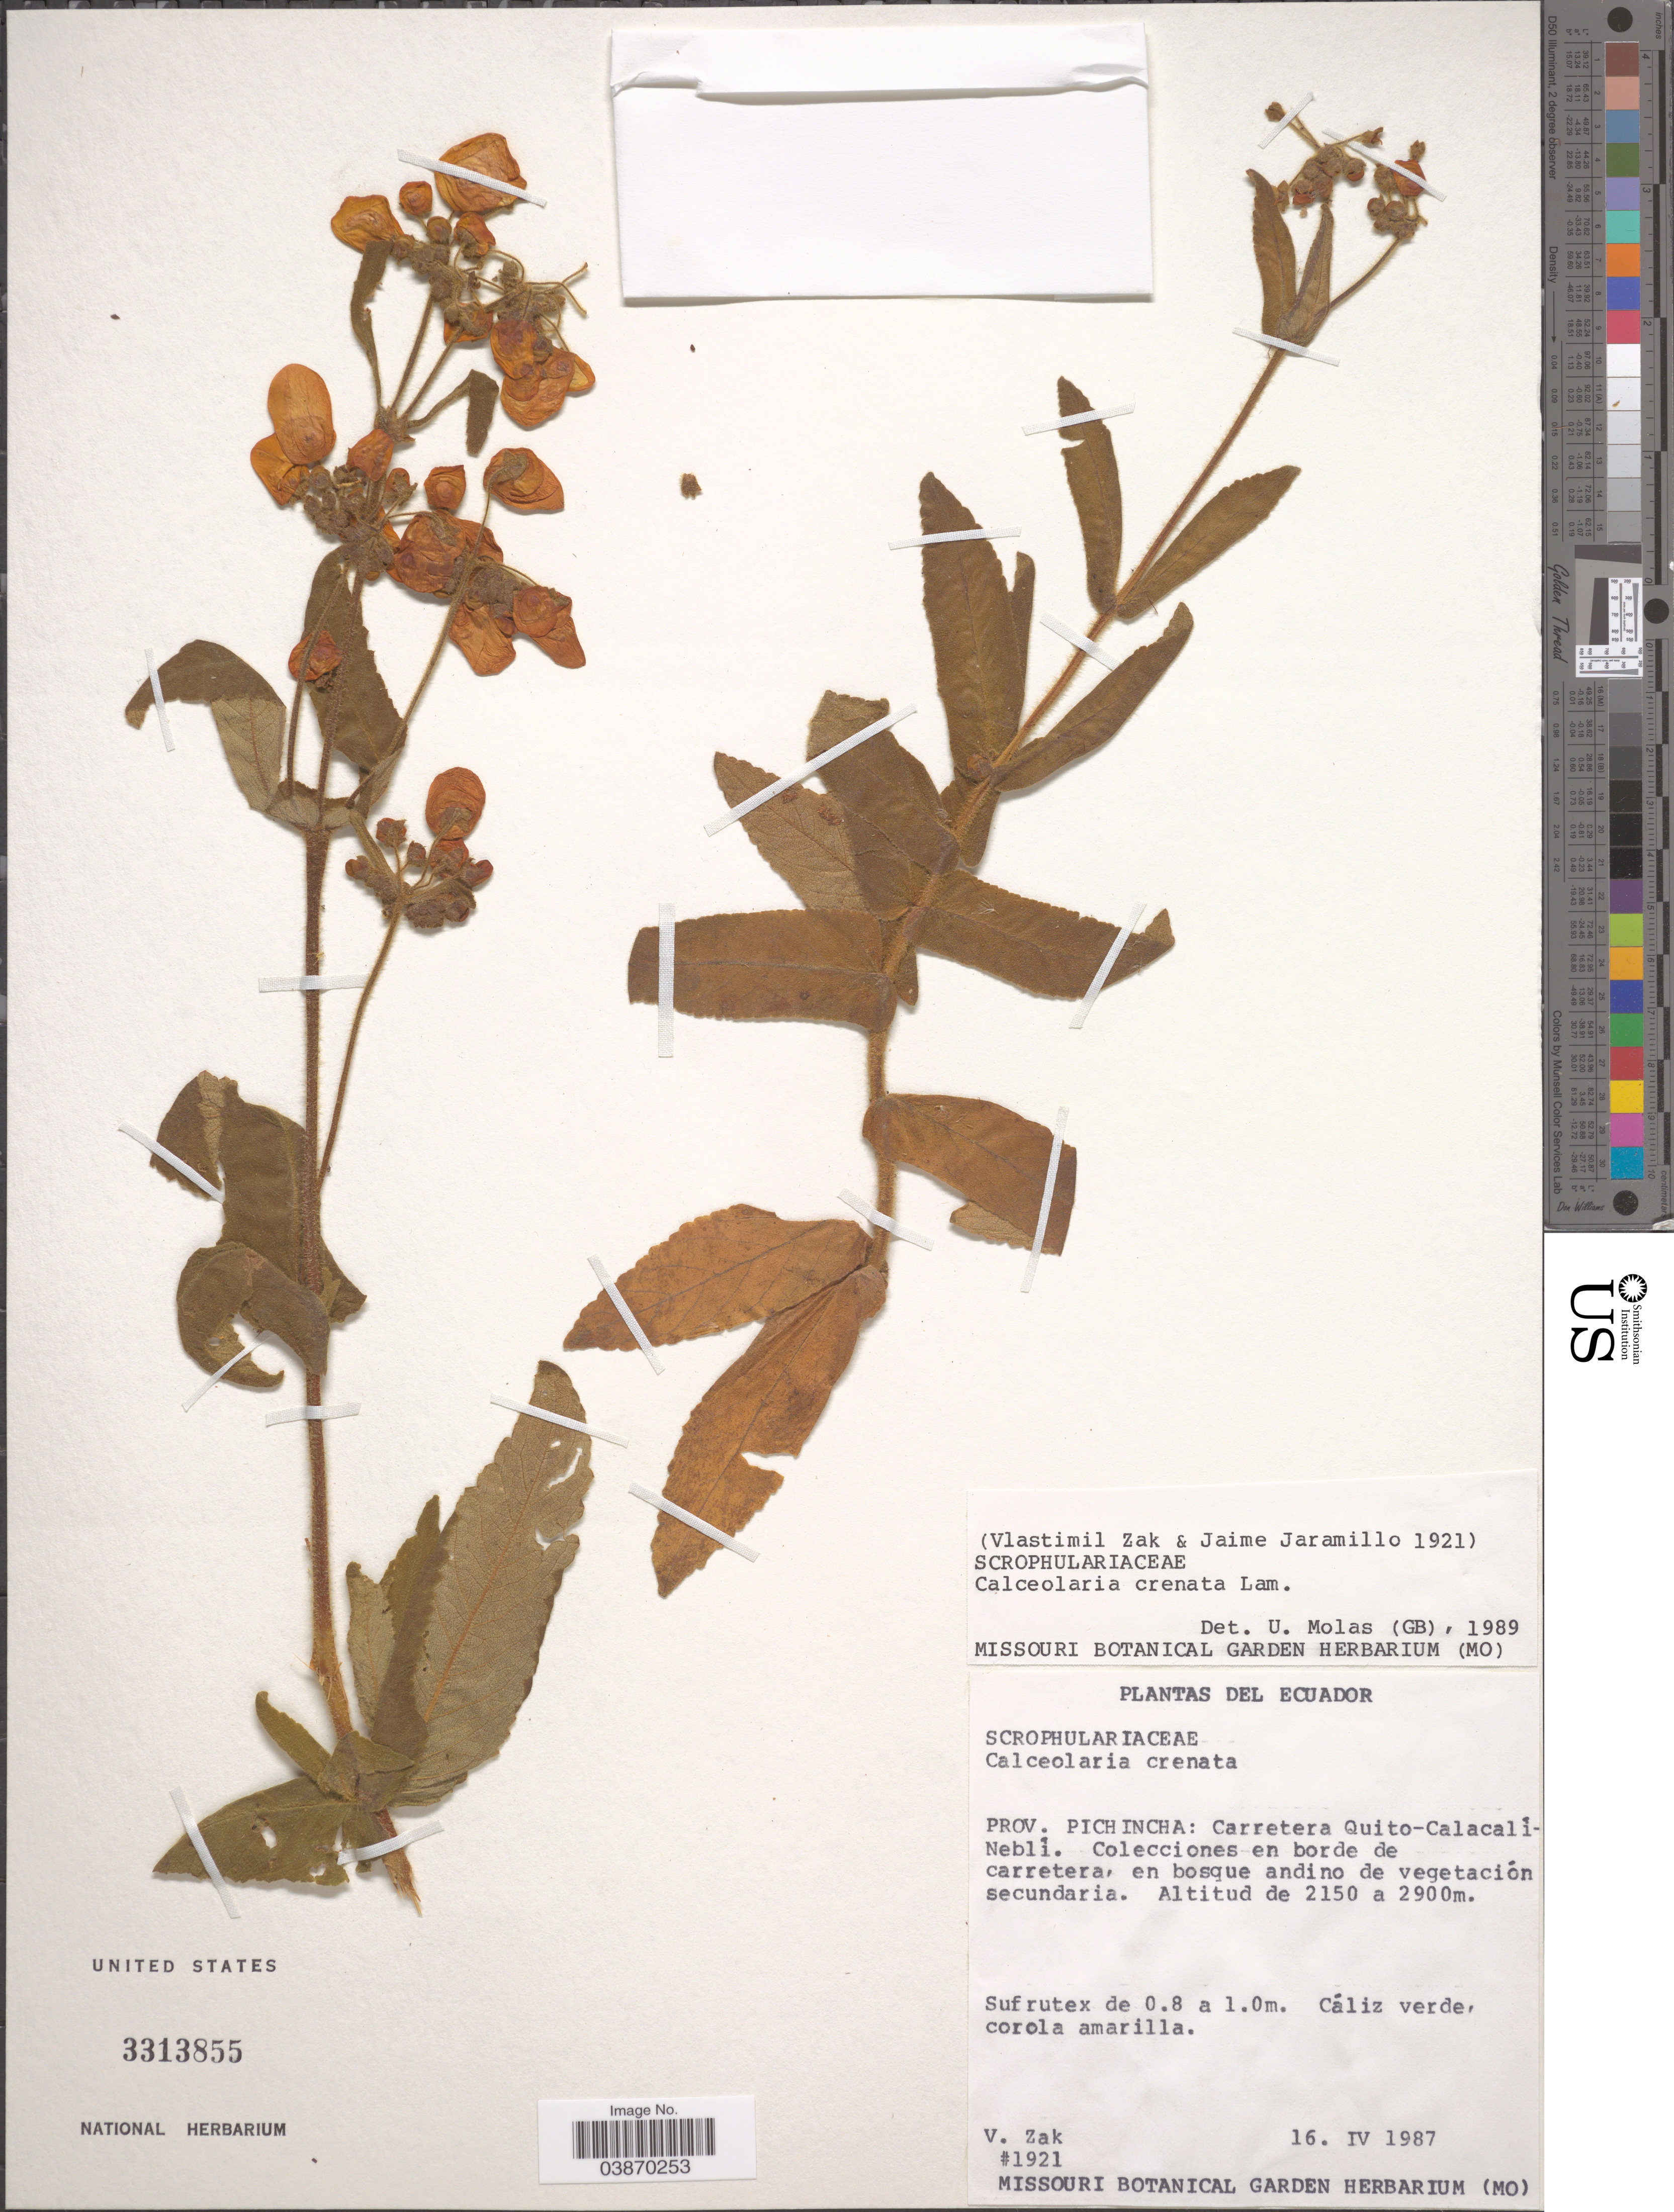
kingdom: Plantae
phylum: Tracheophyta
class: Magnoliopsida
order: Lamiales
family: Calceolariaceae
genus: Calceolaria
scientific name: Calceolaria crenata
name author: Lam.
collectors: V. Zak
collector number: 1921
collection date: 1987-04-16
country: Ecuador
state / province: Pichincha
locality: Carretera Quito-Calacali-Nebli.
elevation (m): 2150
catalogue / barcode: US 3313855